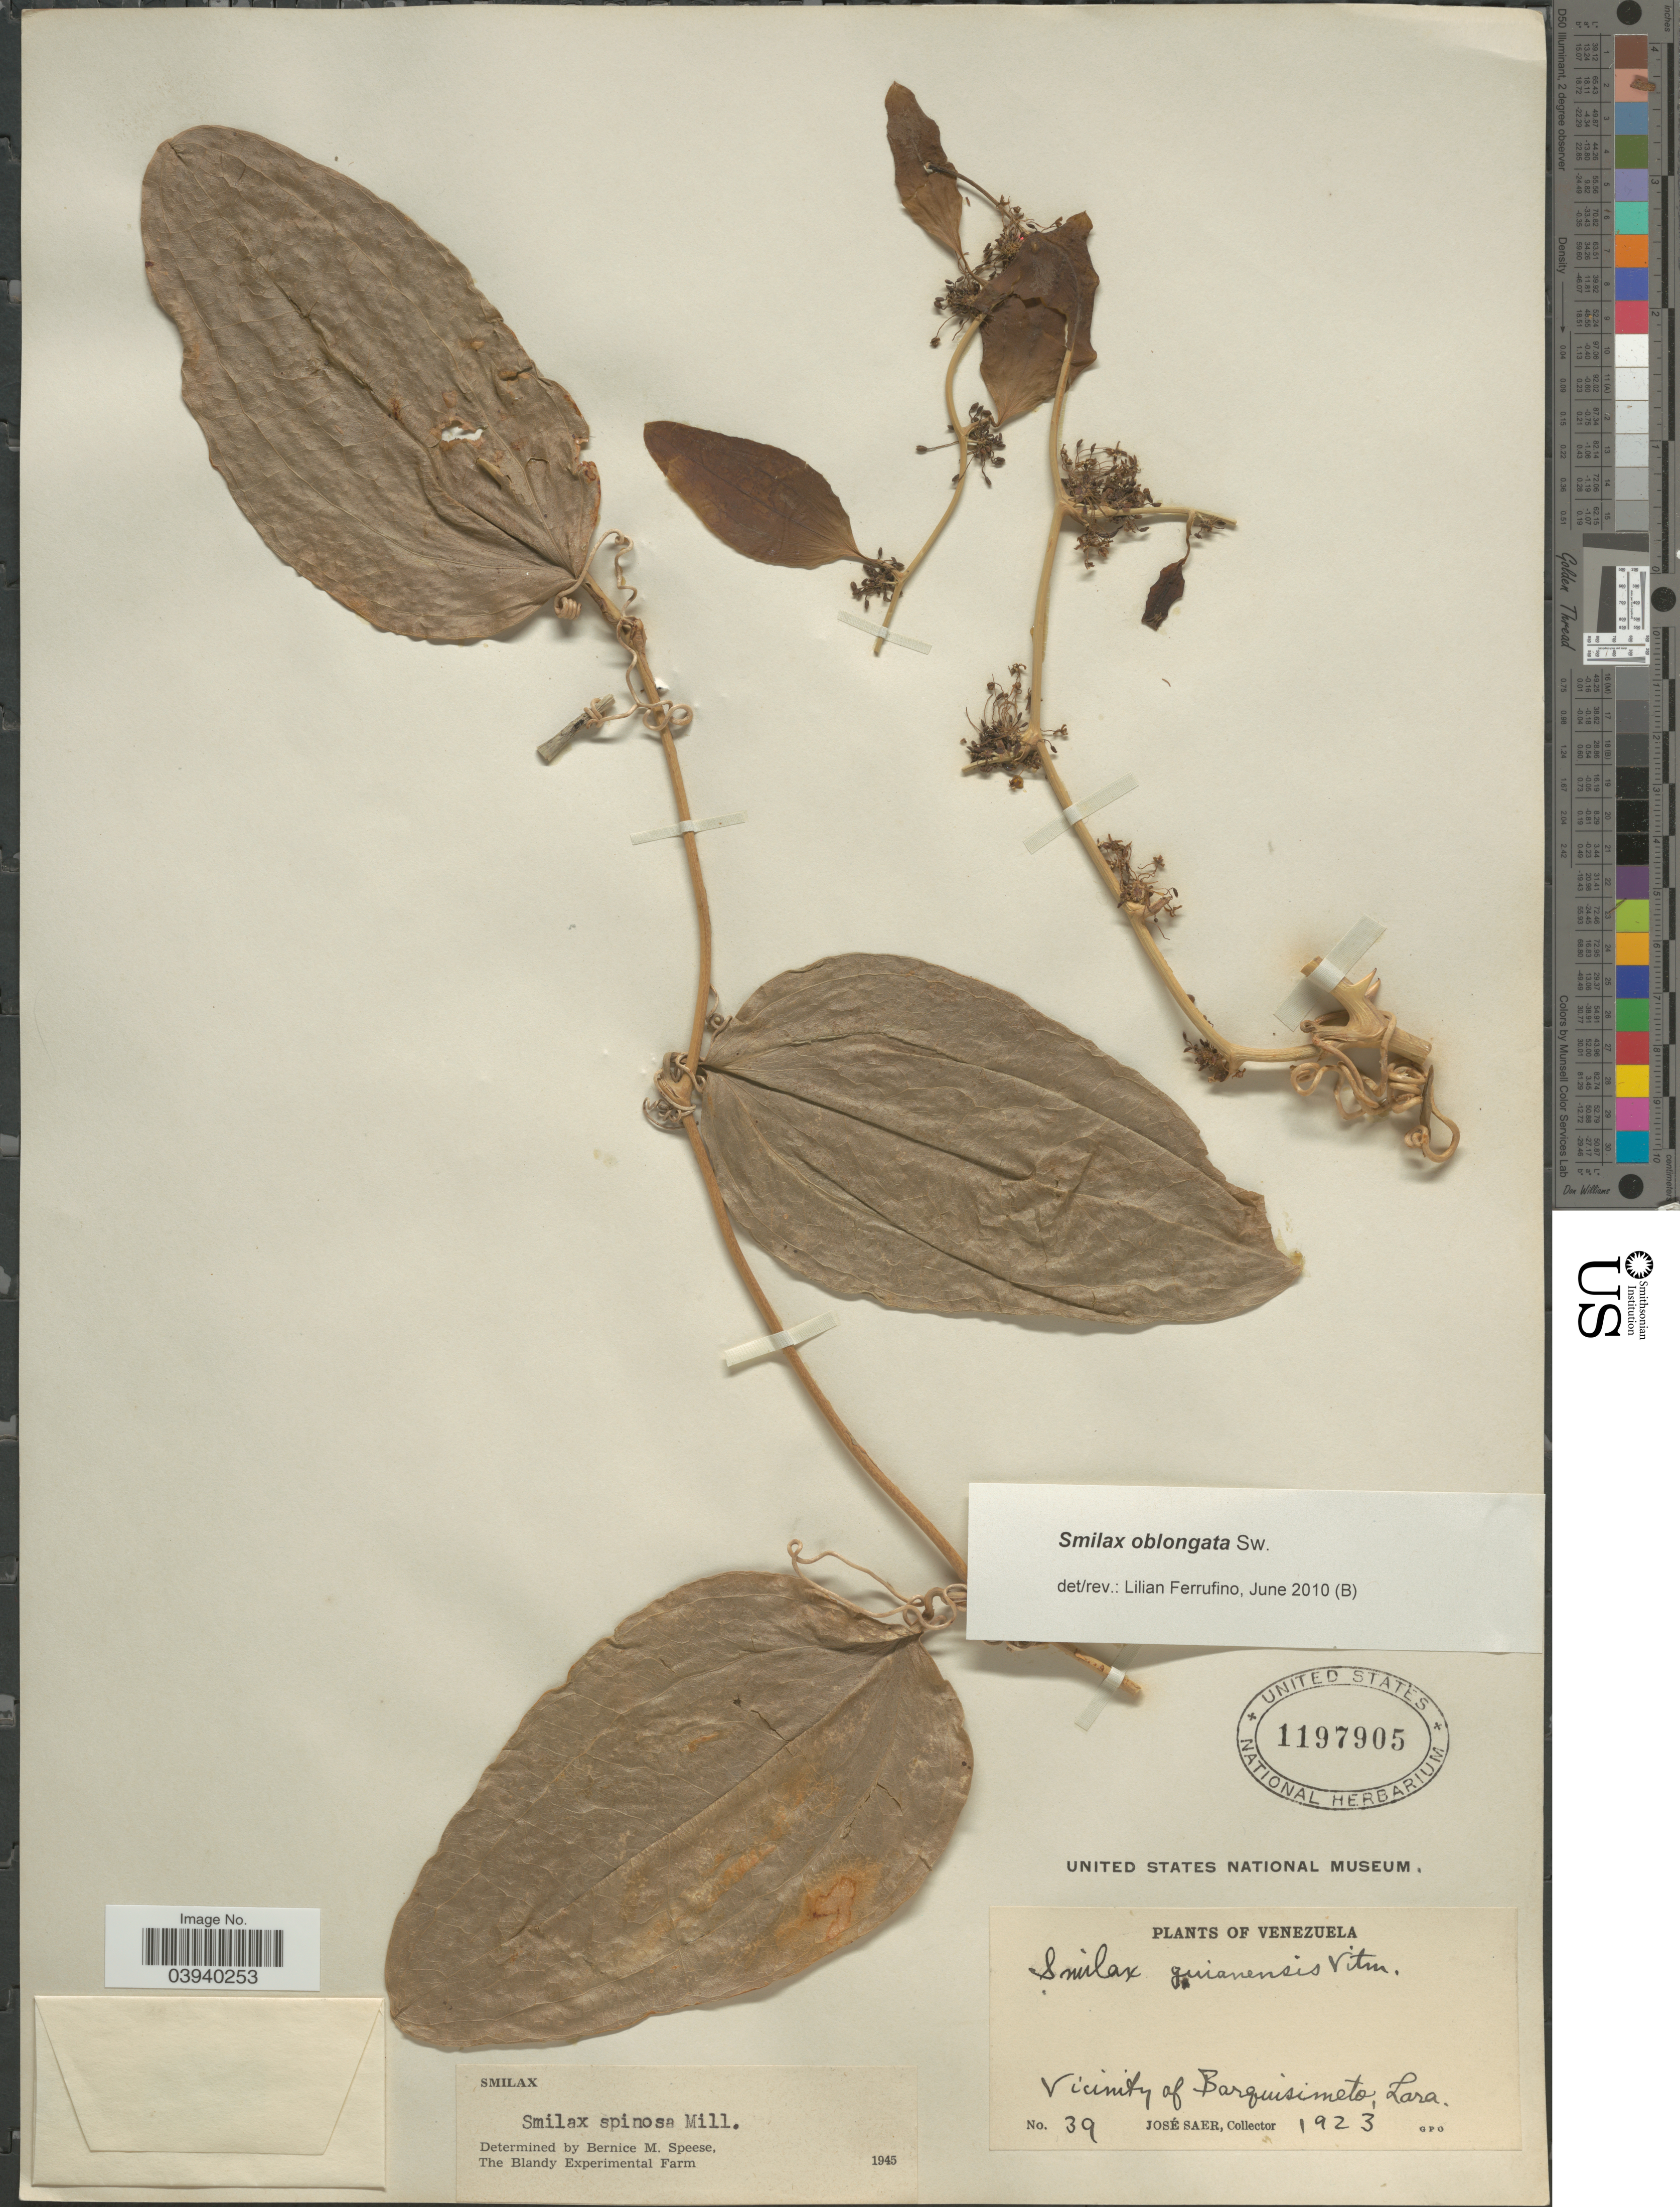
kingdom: Plantae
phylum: Tracheophyta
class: Liliopsida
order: Liliales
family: Smilacaceae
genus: Smilax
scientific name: Smilax oblongata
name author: Sw.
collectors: J. Saer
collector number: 39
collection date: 1923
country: Venezuela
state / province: Lara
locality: Vicinity of Barquisimeto.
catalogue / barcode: US 1197905